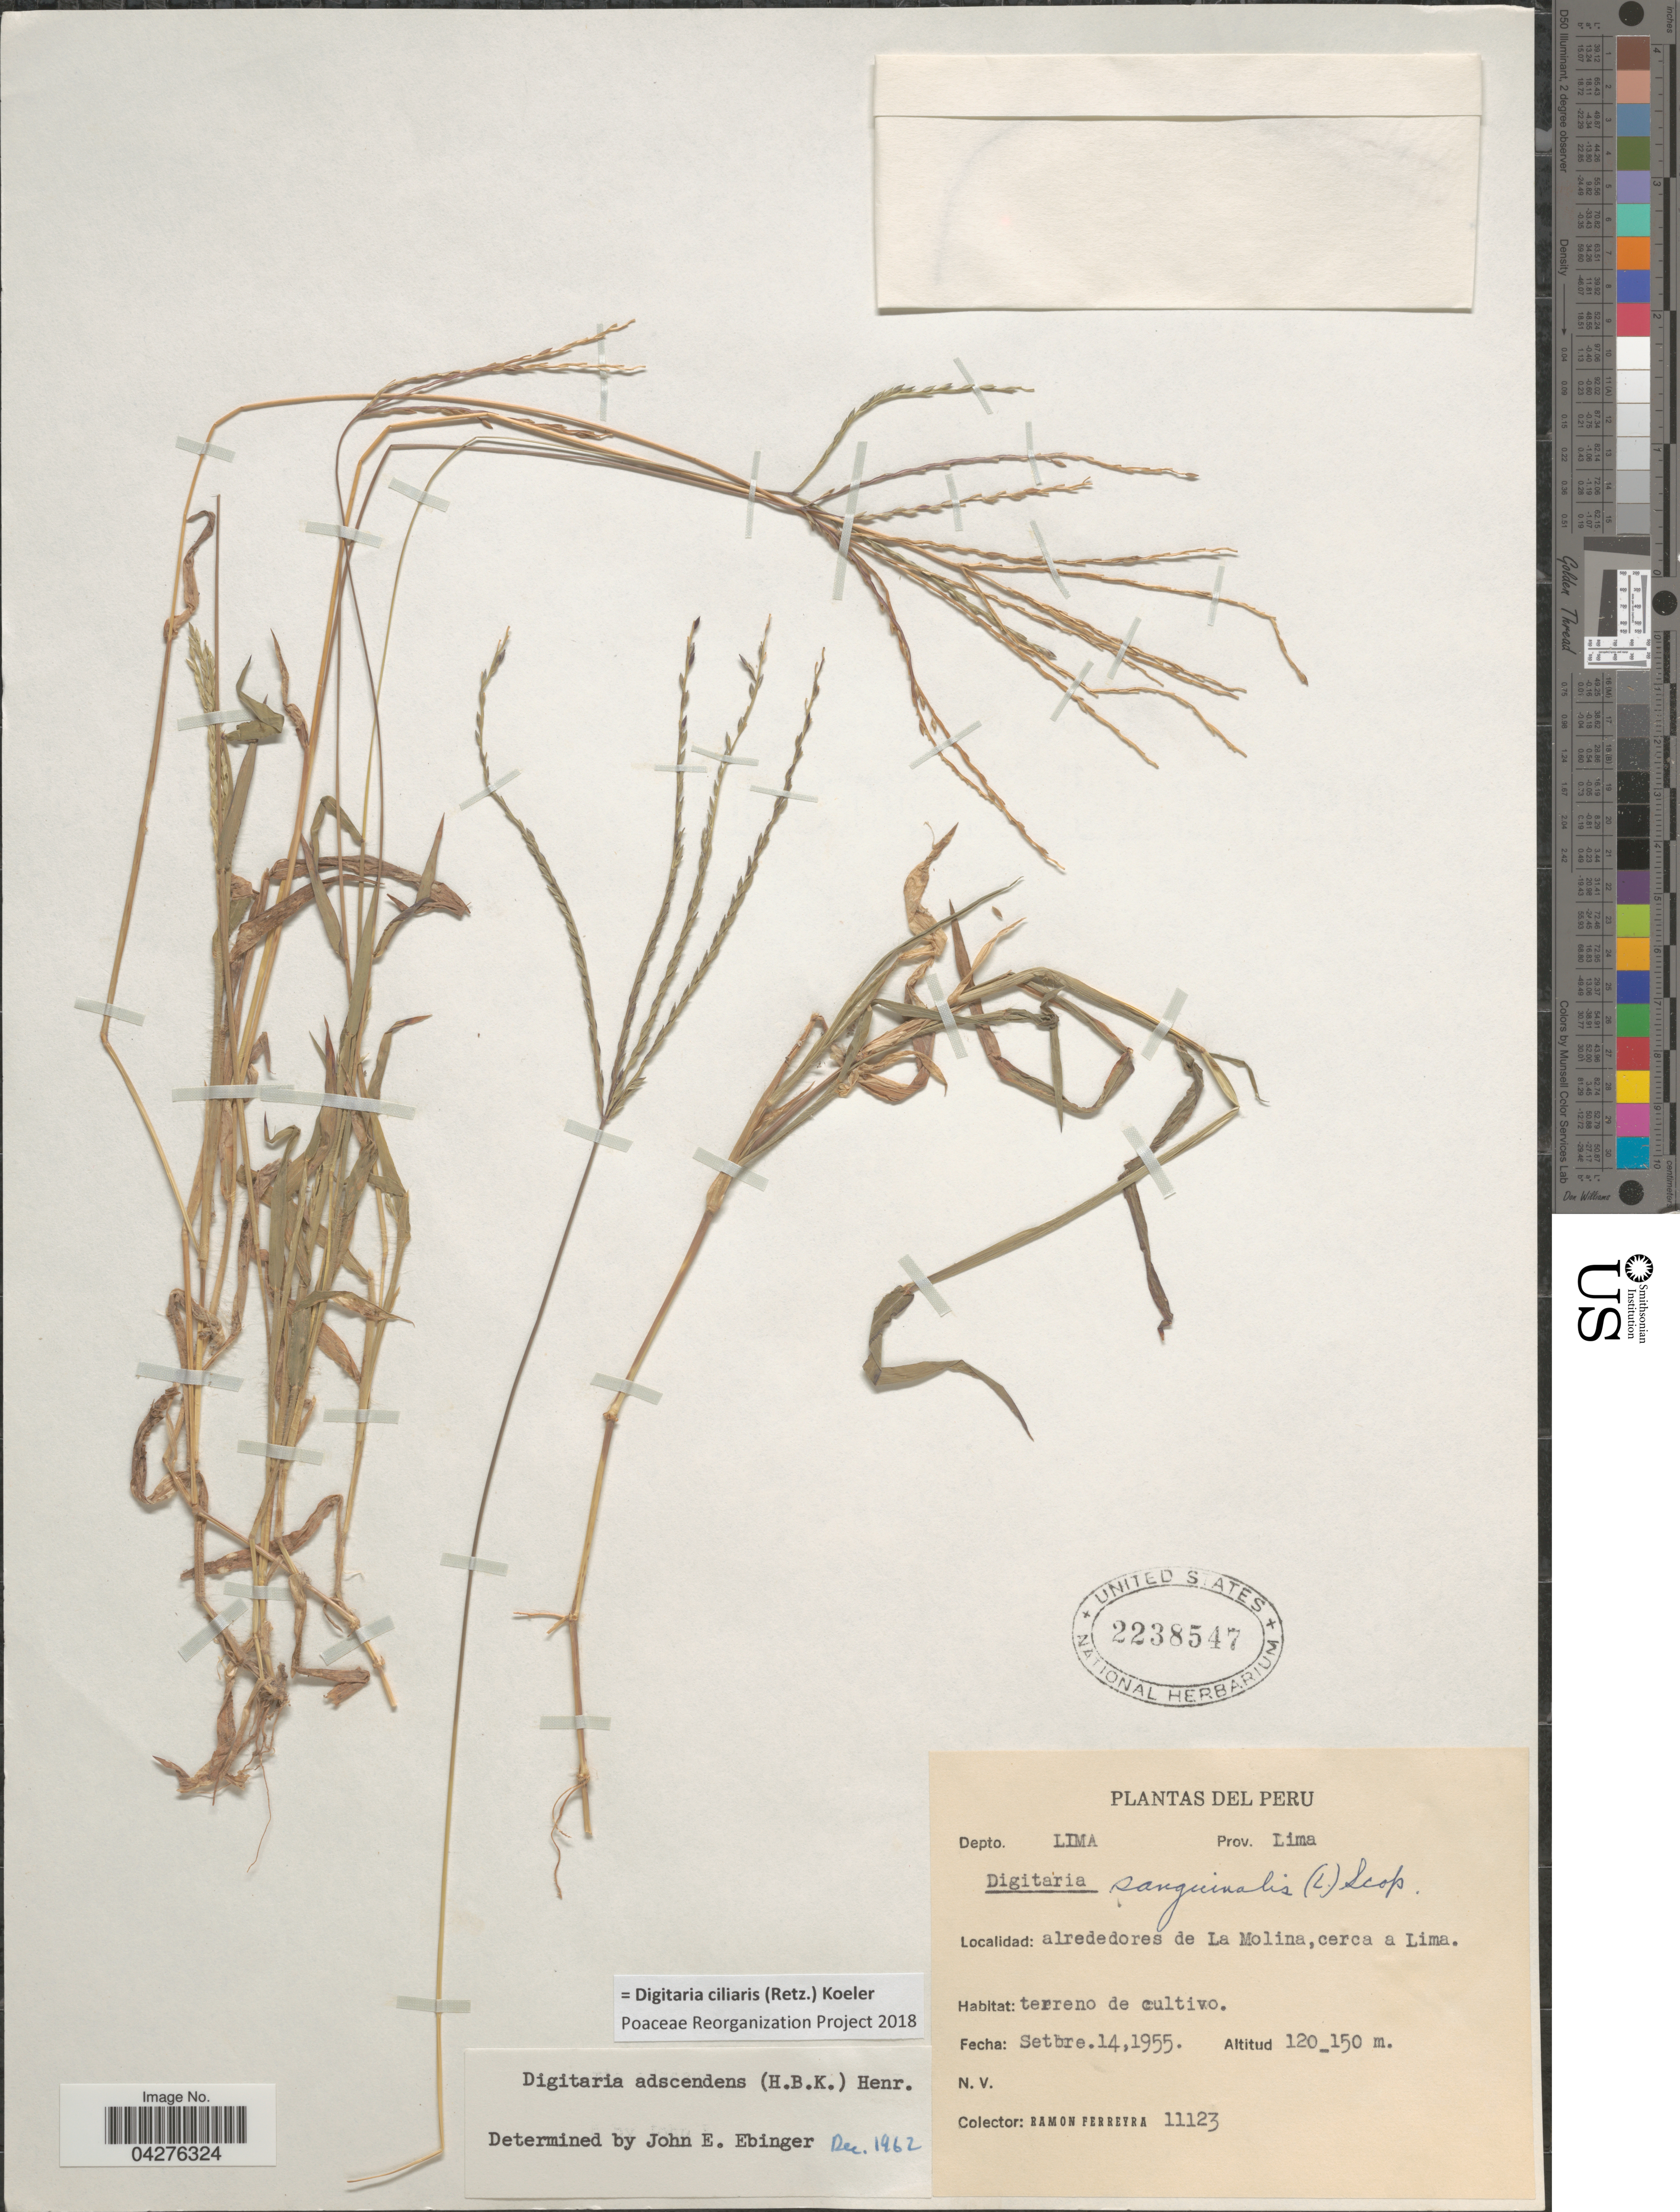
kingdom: Plantae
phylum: Tracheophyta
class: Liliopsida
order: Poales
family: Poaceae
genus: Digitaria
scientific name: Digitaria ciliaris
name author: (Retz.) Koeler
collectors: R. A. Ferreyra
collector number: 11123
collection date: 1955-09-14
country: Peru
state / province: Lima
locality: Depto. Lima. Prov. Lima. Alrededores de La Molina, cerca a Lima.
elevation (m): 120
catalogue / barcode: US 2238547